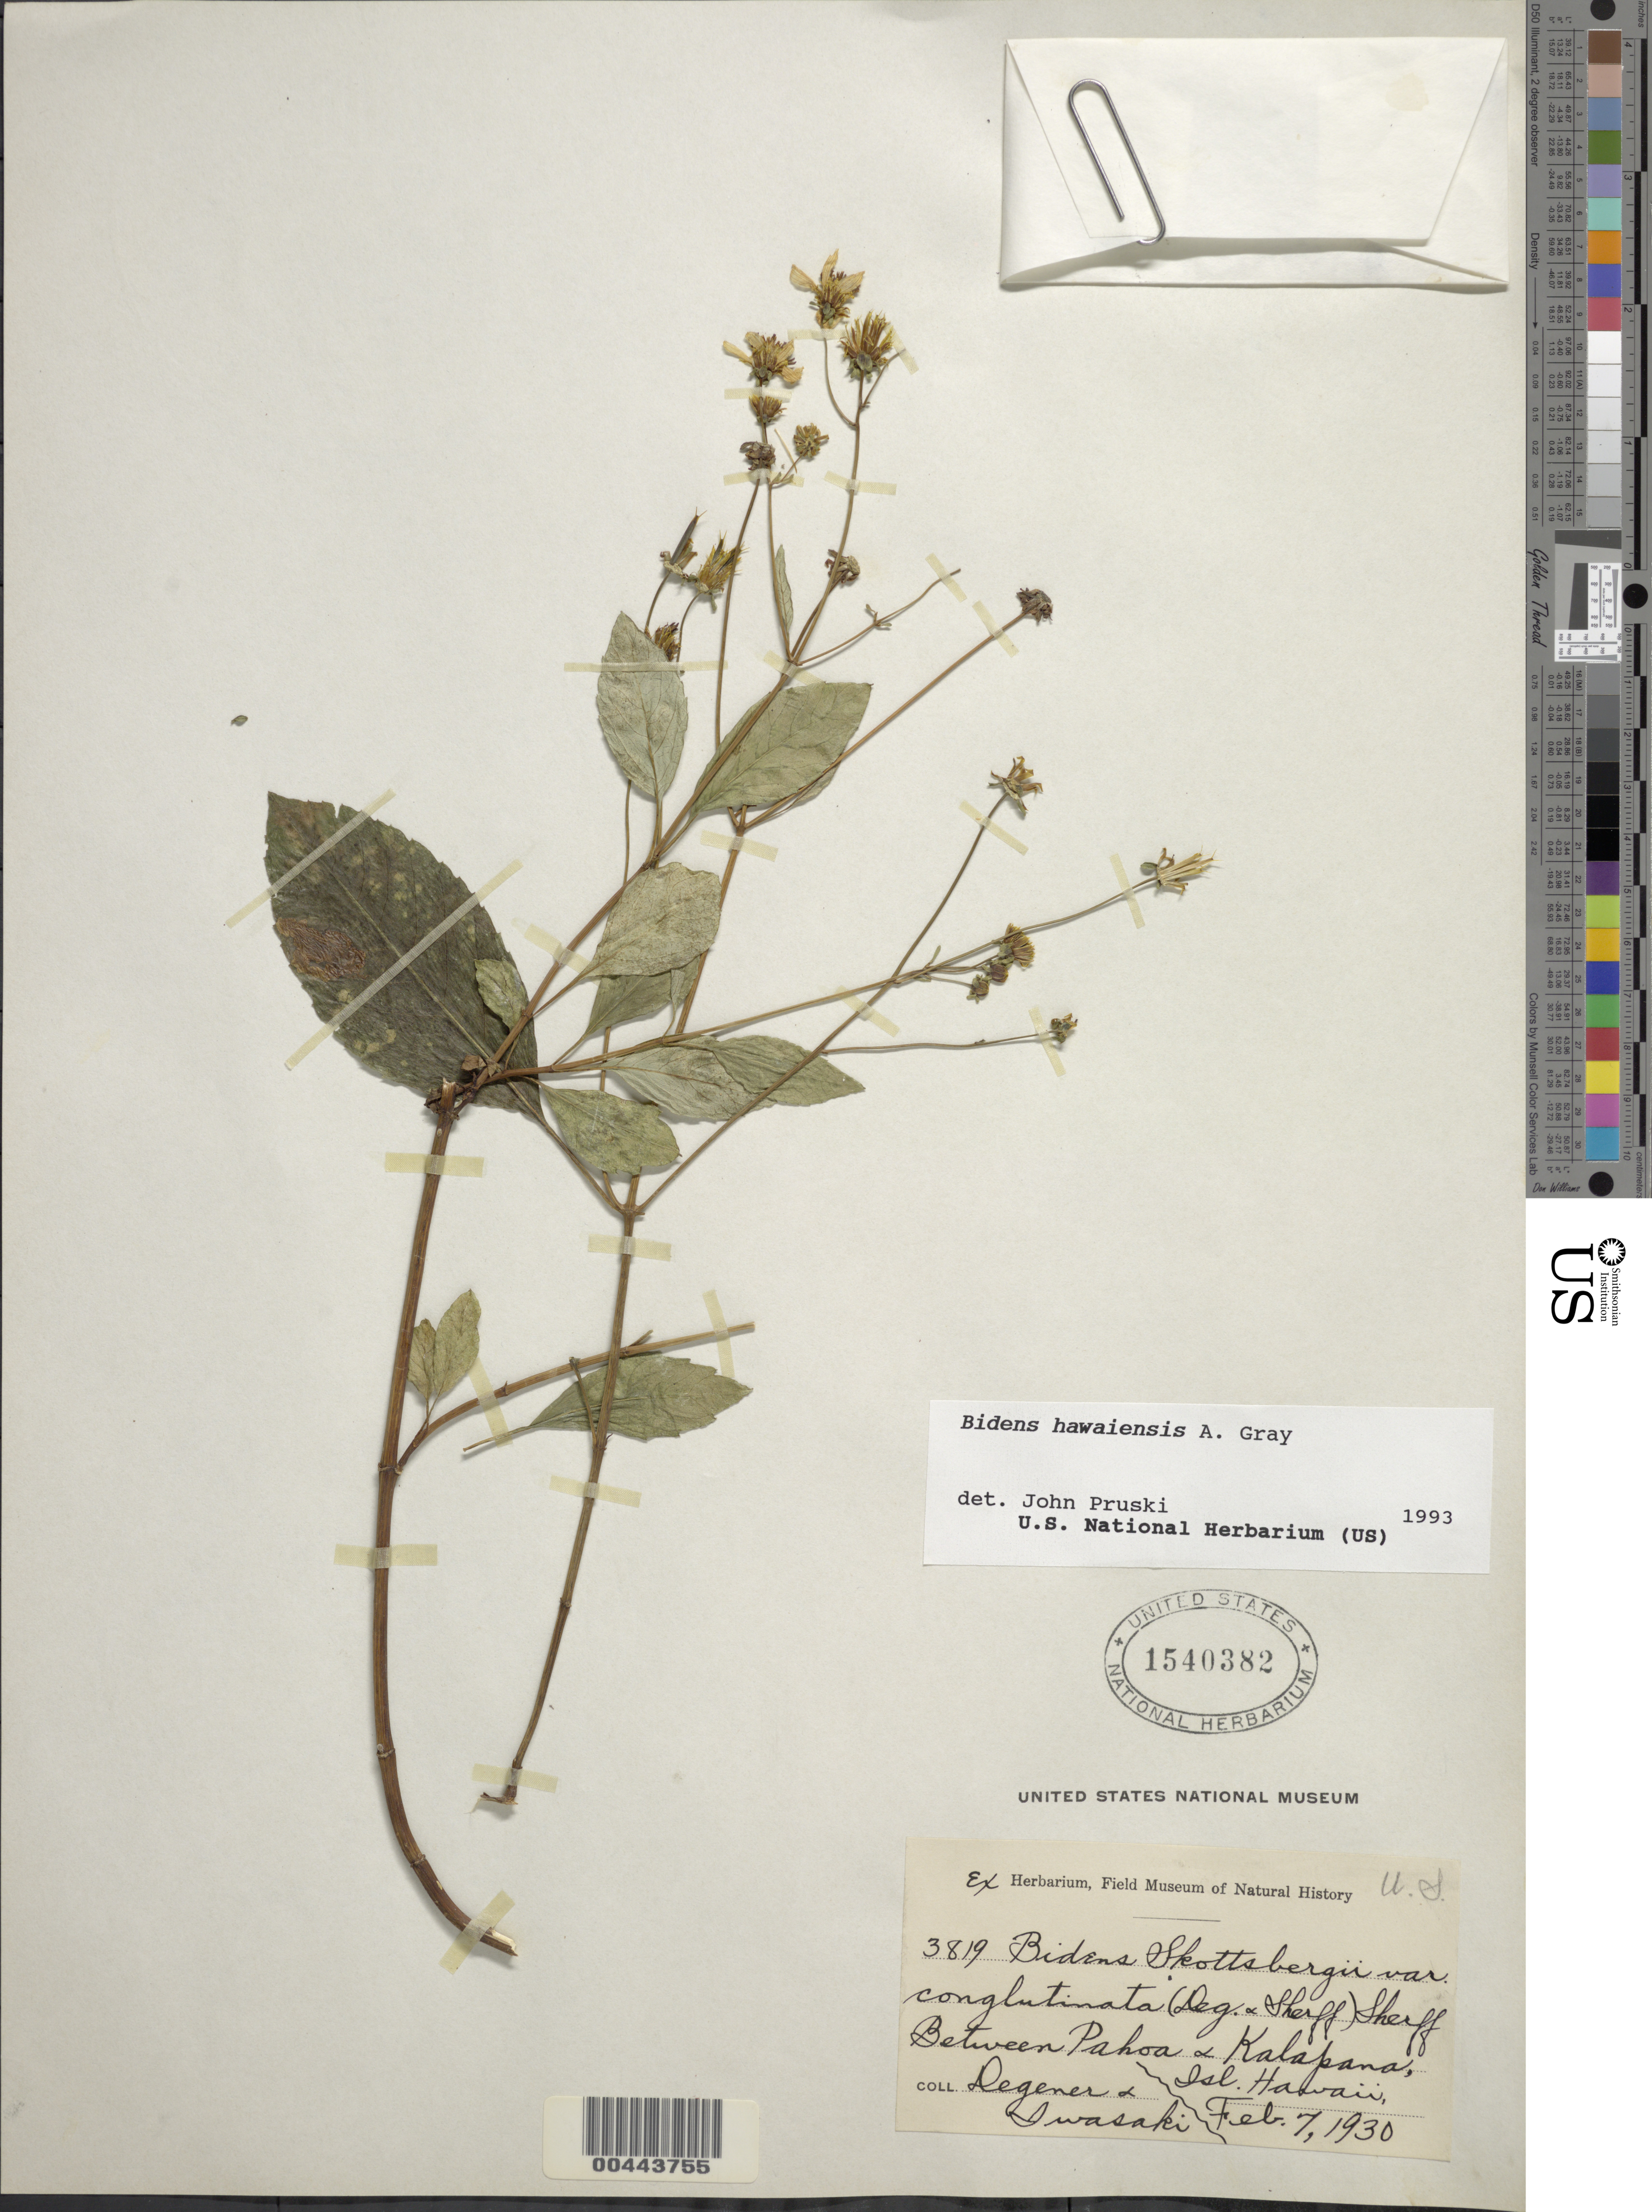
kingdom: Plantae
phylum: Tracheophyta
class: Magnoliopsida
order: Asterales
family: Asteraceae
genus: Bidens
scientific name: Bidens hawaiensis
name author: A. Gray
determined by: Pruski, J. F.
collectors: O. Degener & Iwasaki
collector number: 3819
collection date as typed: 7 Feb 1930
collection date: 1930-02-07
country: United States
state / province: Hawaii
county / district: Hawaii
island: Hawaii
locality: Between Pahoa and Kalapana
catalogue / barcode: US 1540382